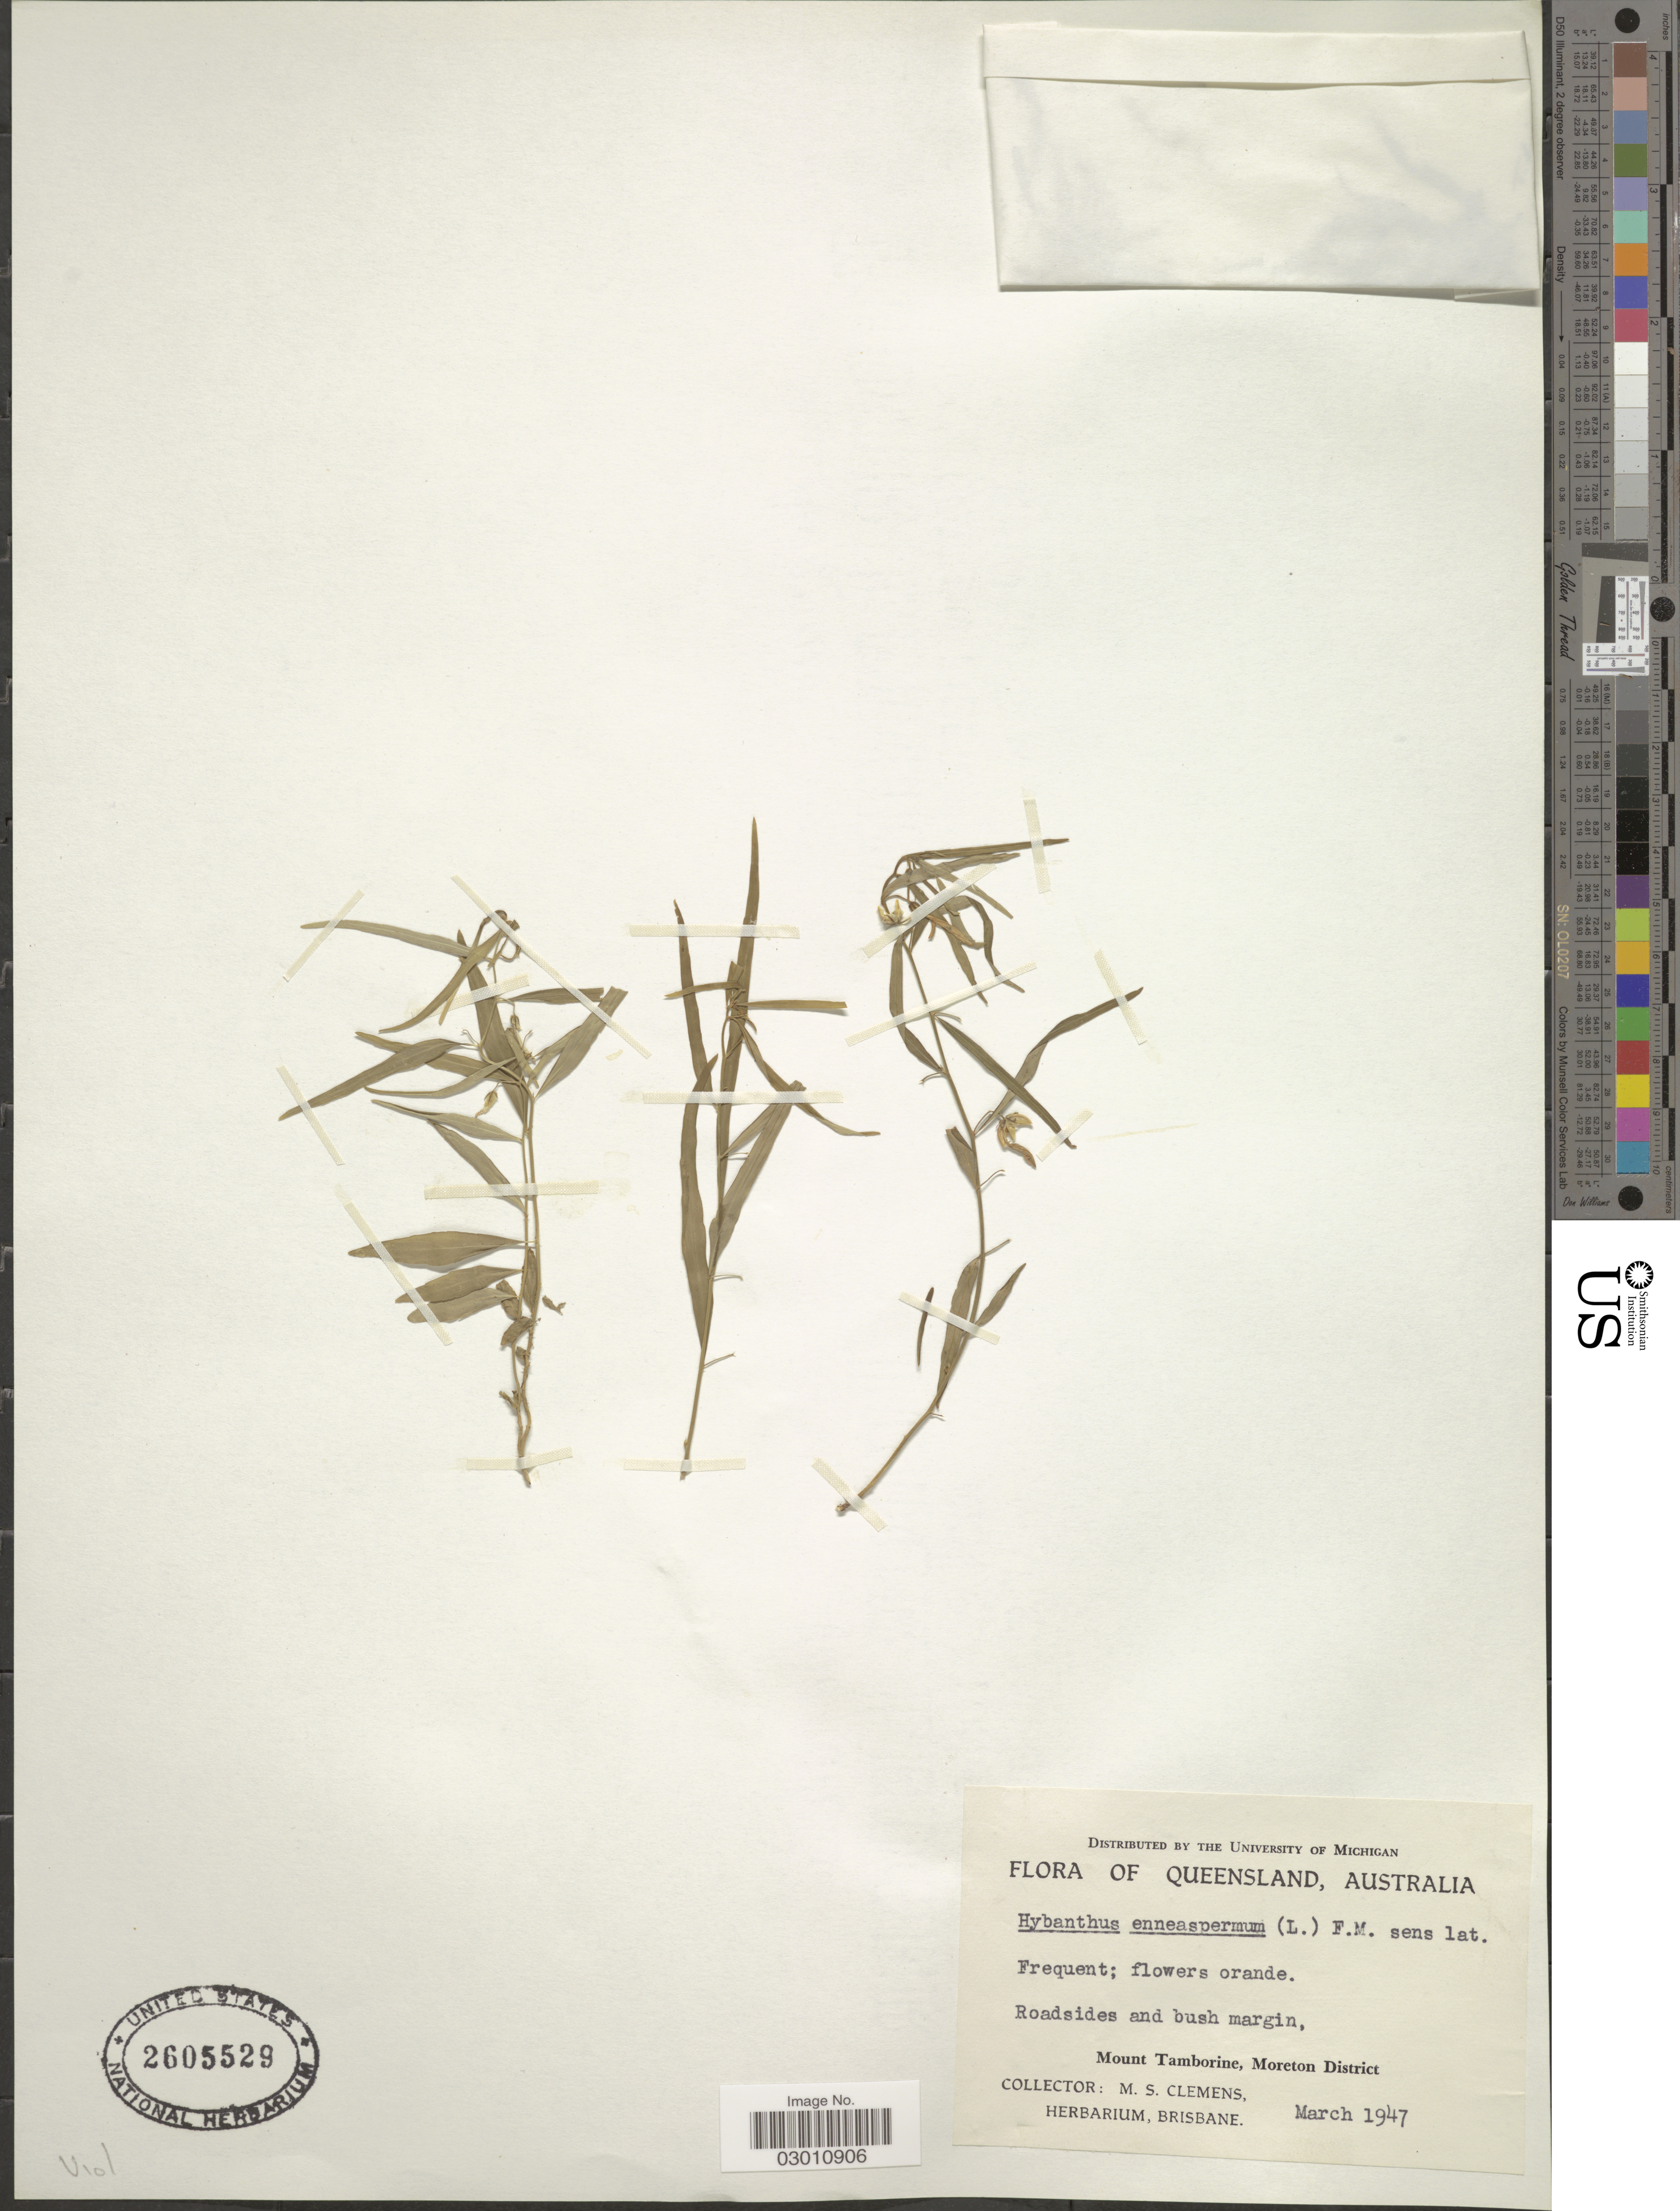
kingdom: Plantae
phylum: Tracheophyta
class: Magnoliopsida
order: Malpighiales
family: Violaceae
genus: Pigea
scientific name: Pigea enneasperma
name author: (L.) P.I. Forst.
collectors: M. S. Clemens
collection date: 1947-03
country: Australia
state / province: Queensland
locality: Roadsides and bush margin. Mount Tamborine, Moreton District.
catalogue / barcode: US 2605529